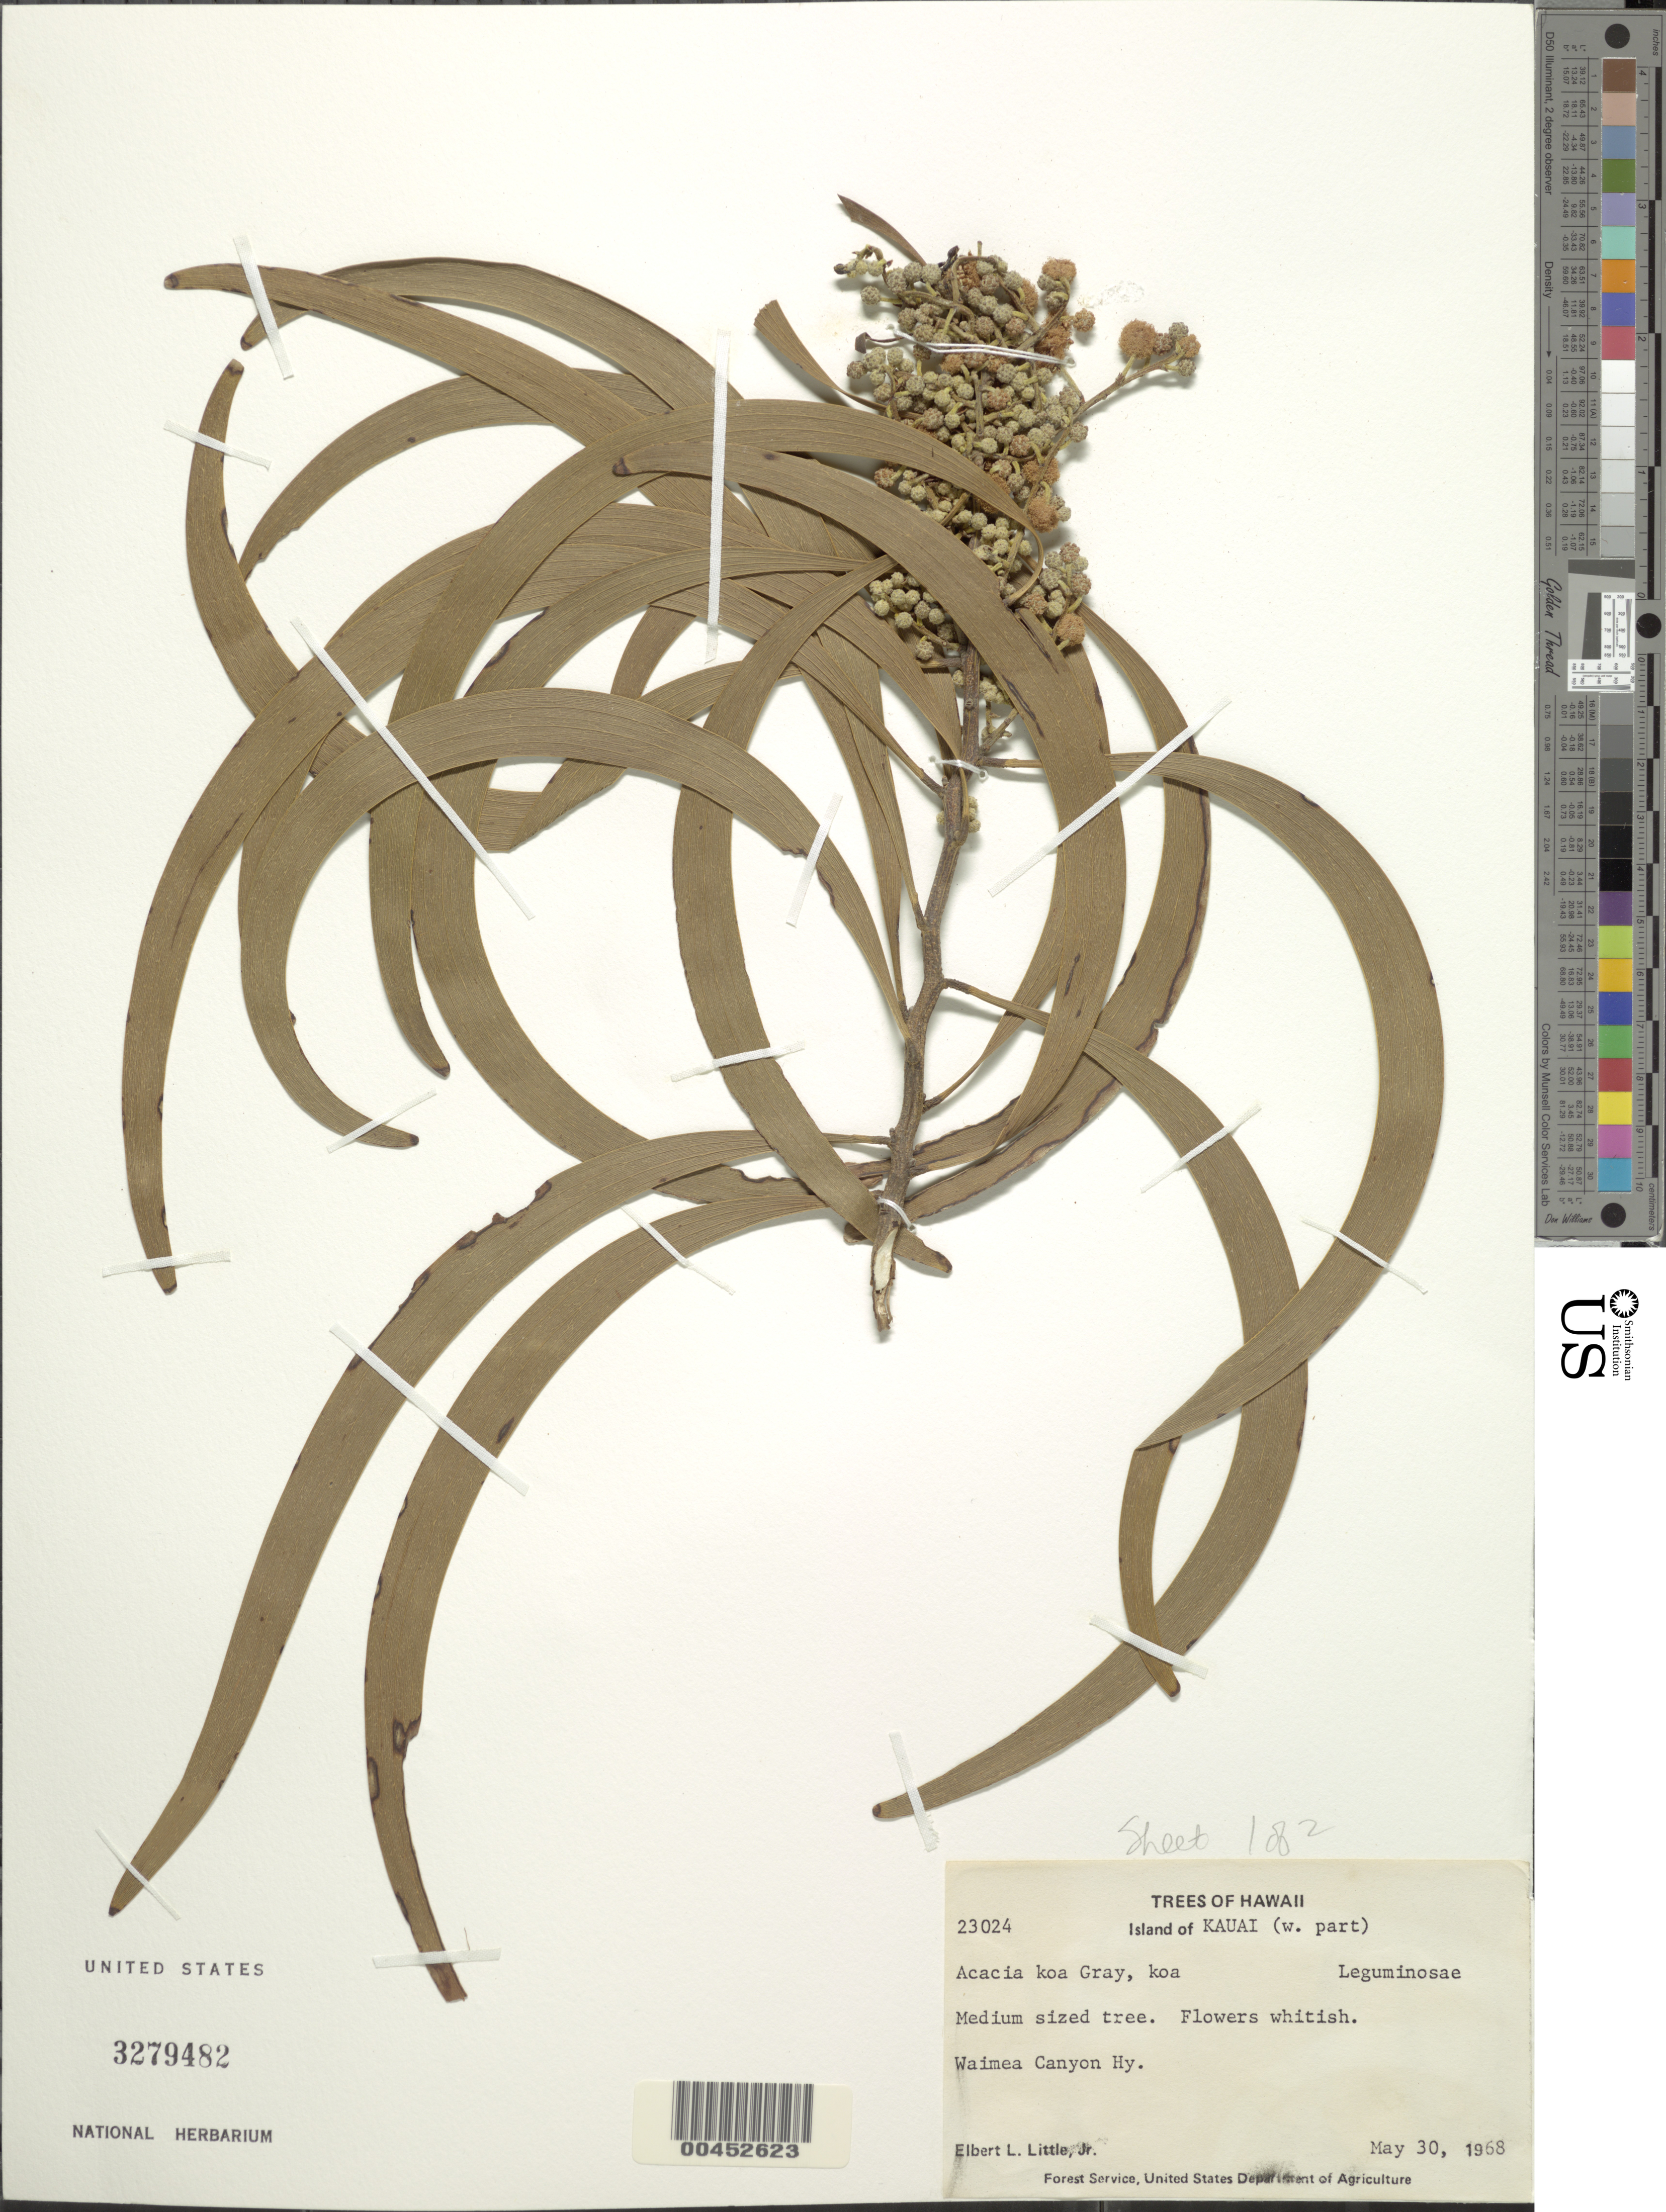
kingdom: Plantae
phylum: Tracheophyta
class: Magnoliopsida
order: Fabales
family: Fabaceae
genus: Acacia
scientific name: Acacia koa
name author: A. Gray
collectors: E. L. Little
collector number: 23024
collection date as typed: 30 May 1968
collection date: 1968-05-30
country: United States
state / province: Hawaii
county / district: Kauai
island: Kaua'i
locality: W part of Kauai, Waimea Canyon Highway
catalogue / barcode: US 3279482